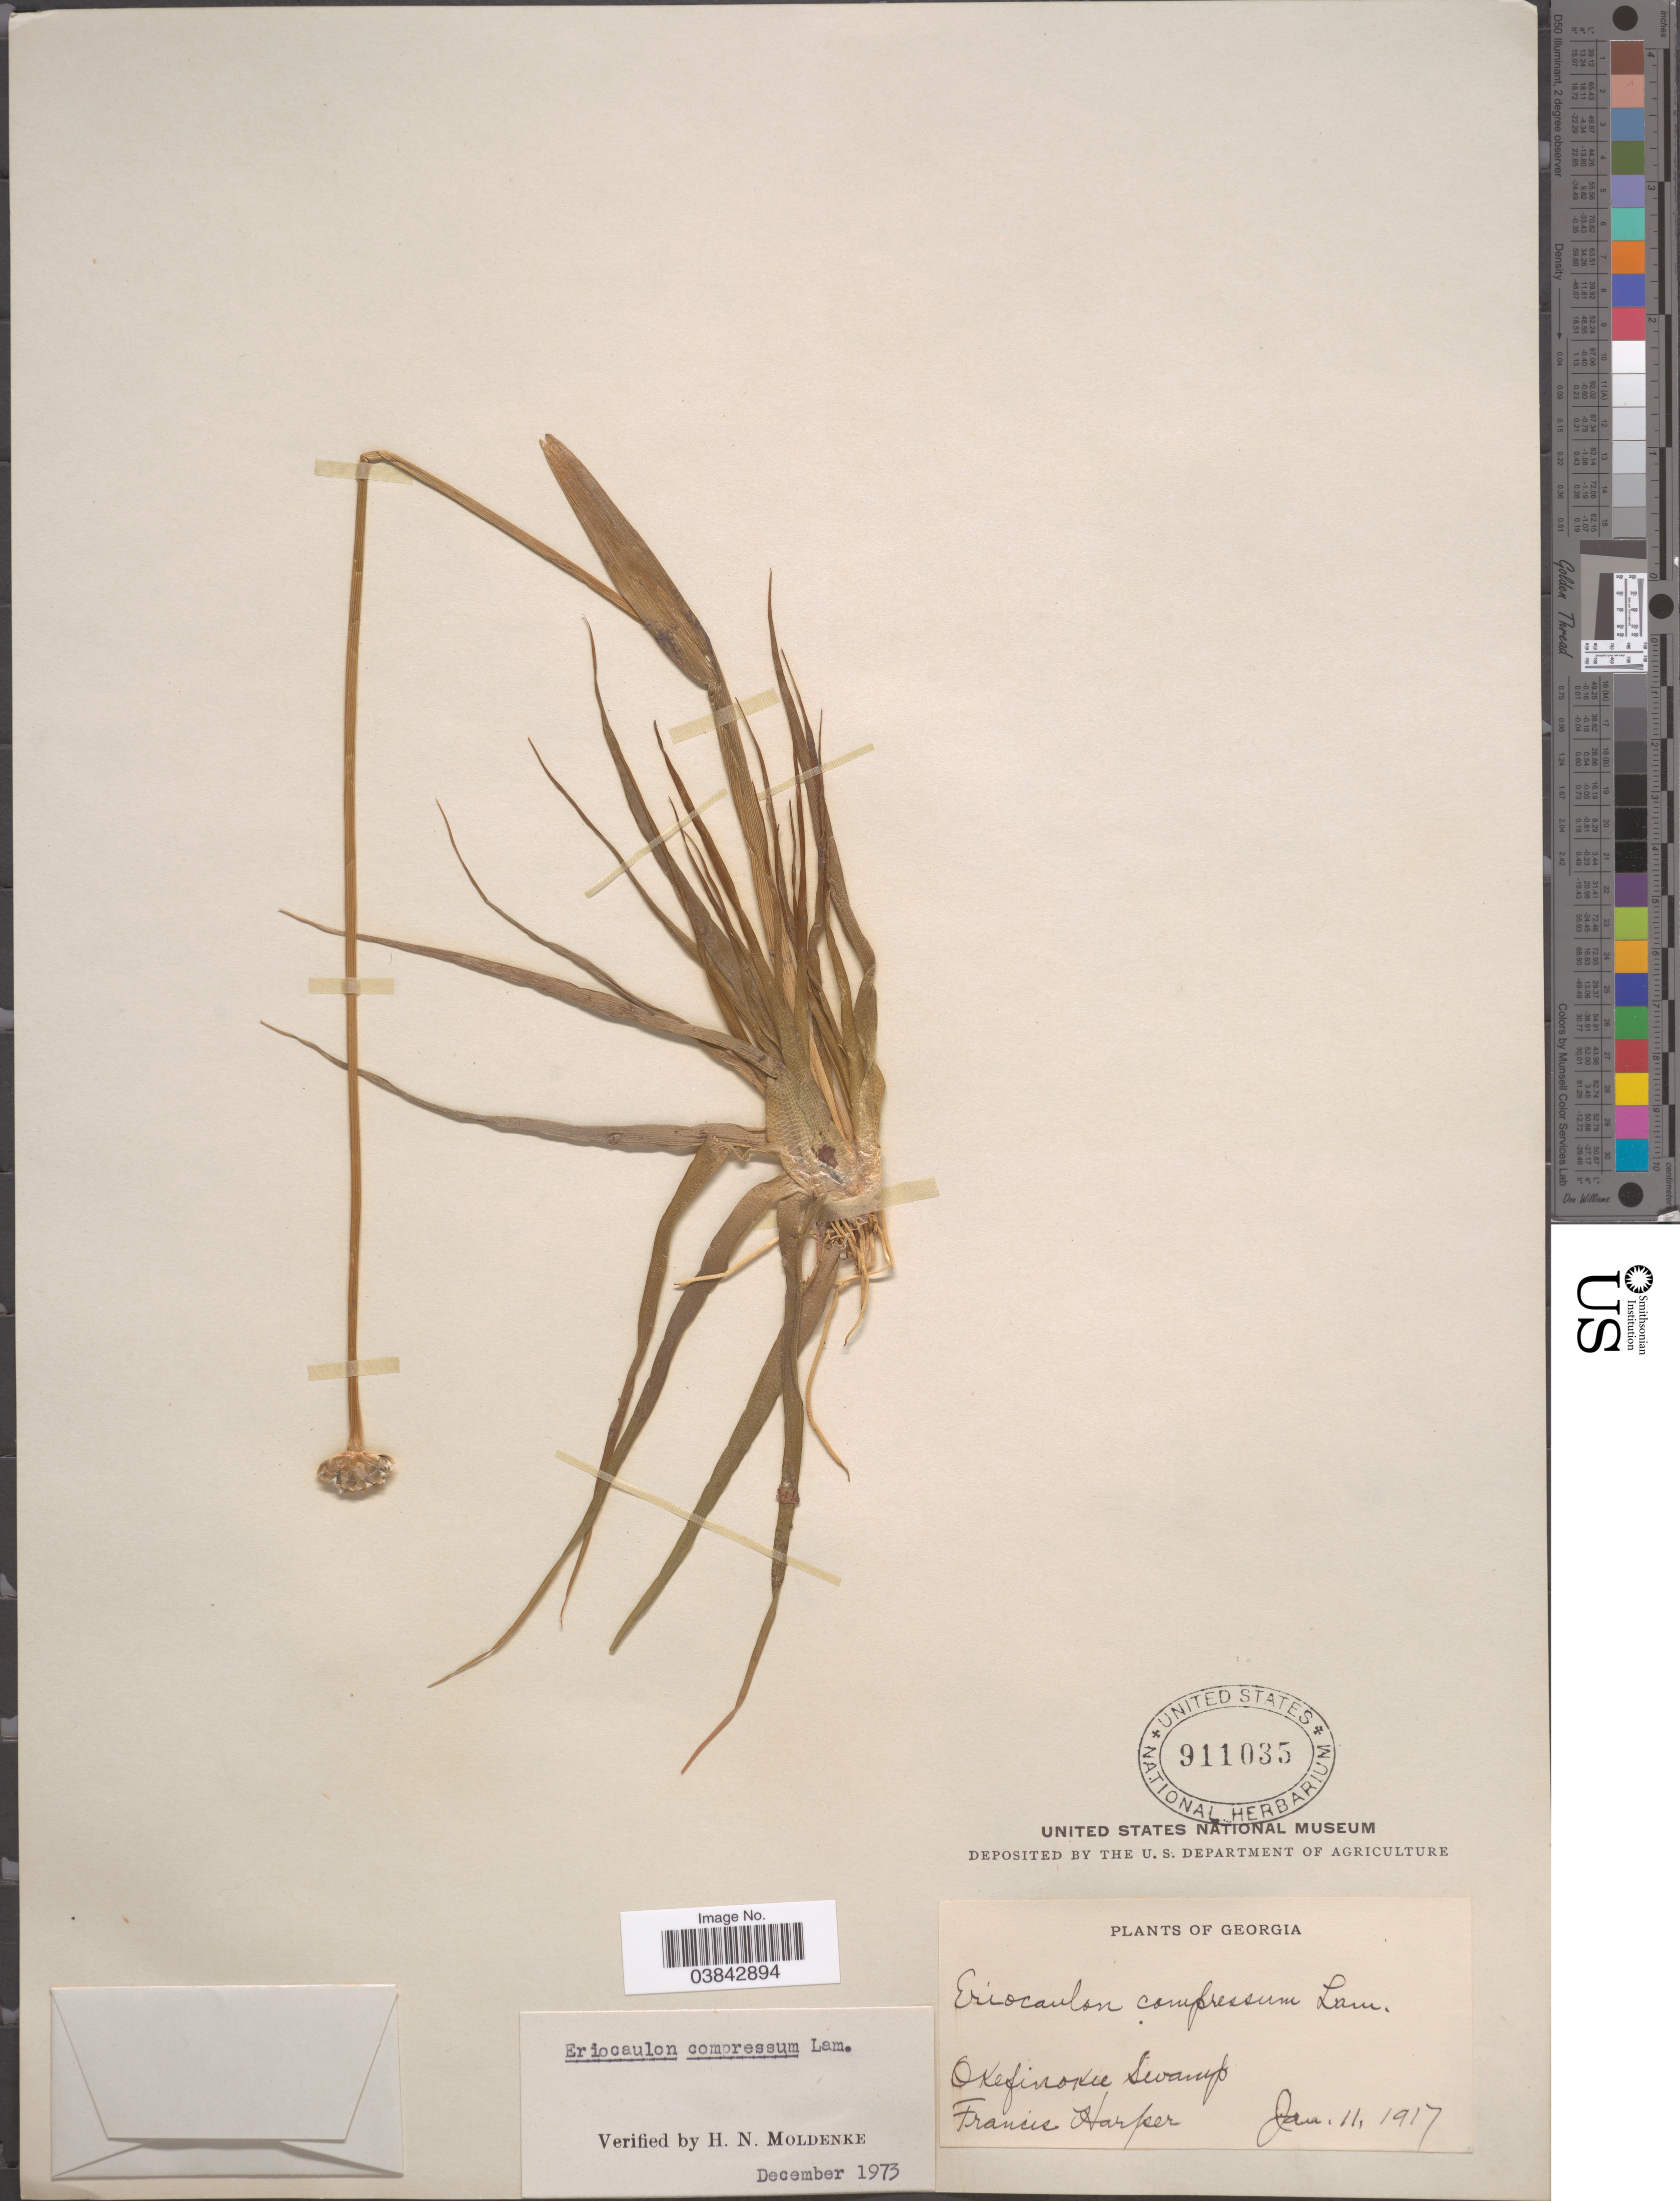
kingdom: Plantae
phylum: Tracheophyta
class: Liliopsida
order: Poales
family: Eriocaulaceae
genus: Eriocaulon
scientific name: Eriocaulon compressum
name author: Lam.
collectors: F. Harper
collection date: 1917-01-11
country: United States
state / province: Georgia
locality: Okefinokee Swamp.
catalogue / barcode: US 911035